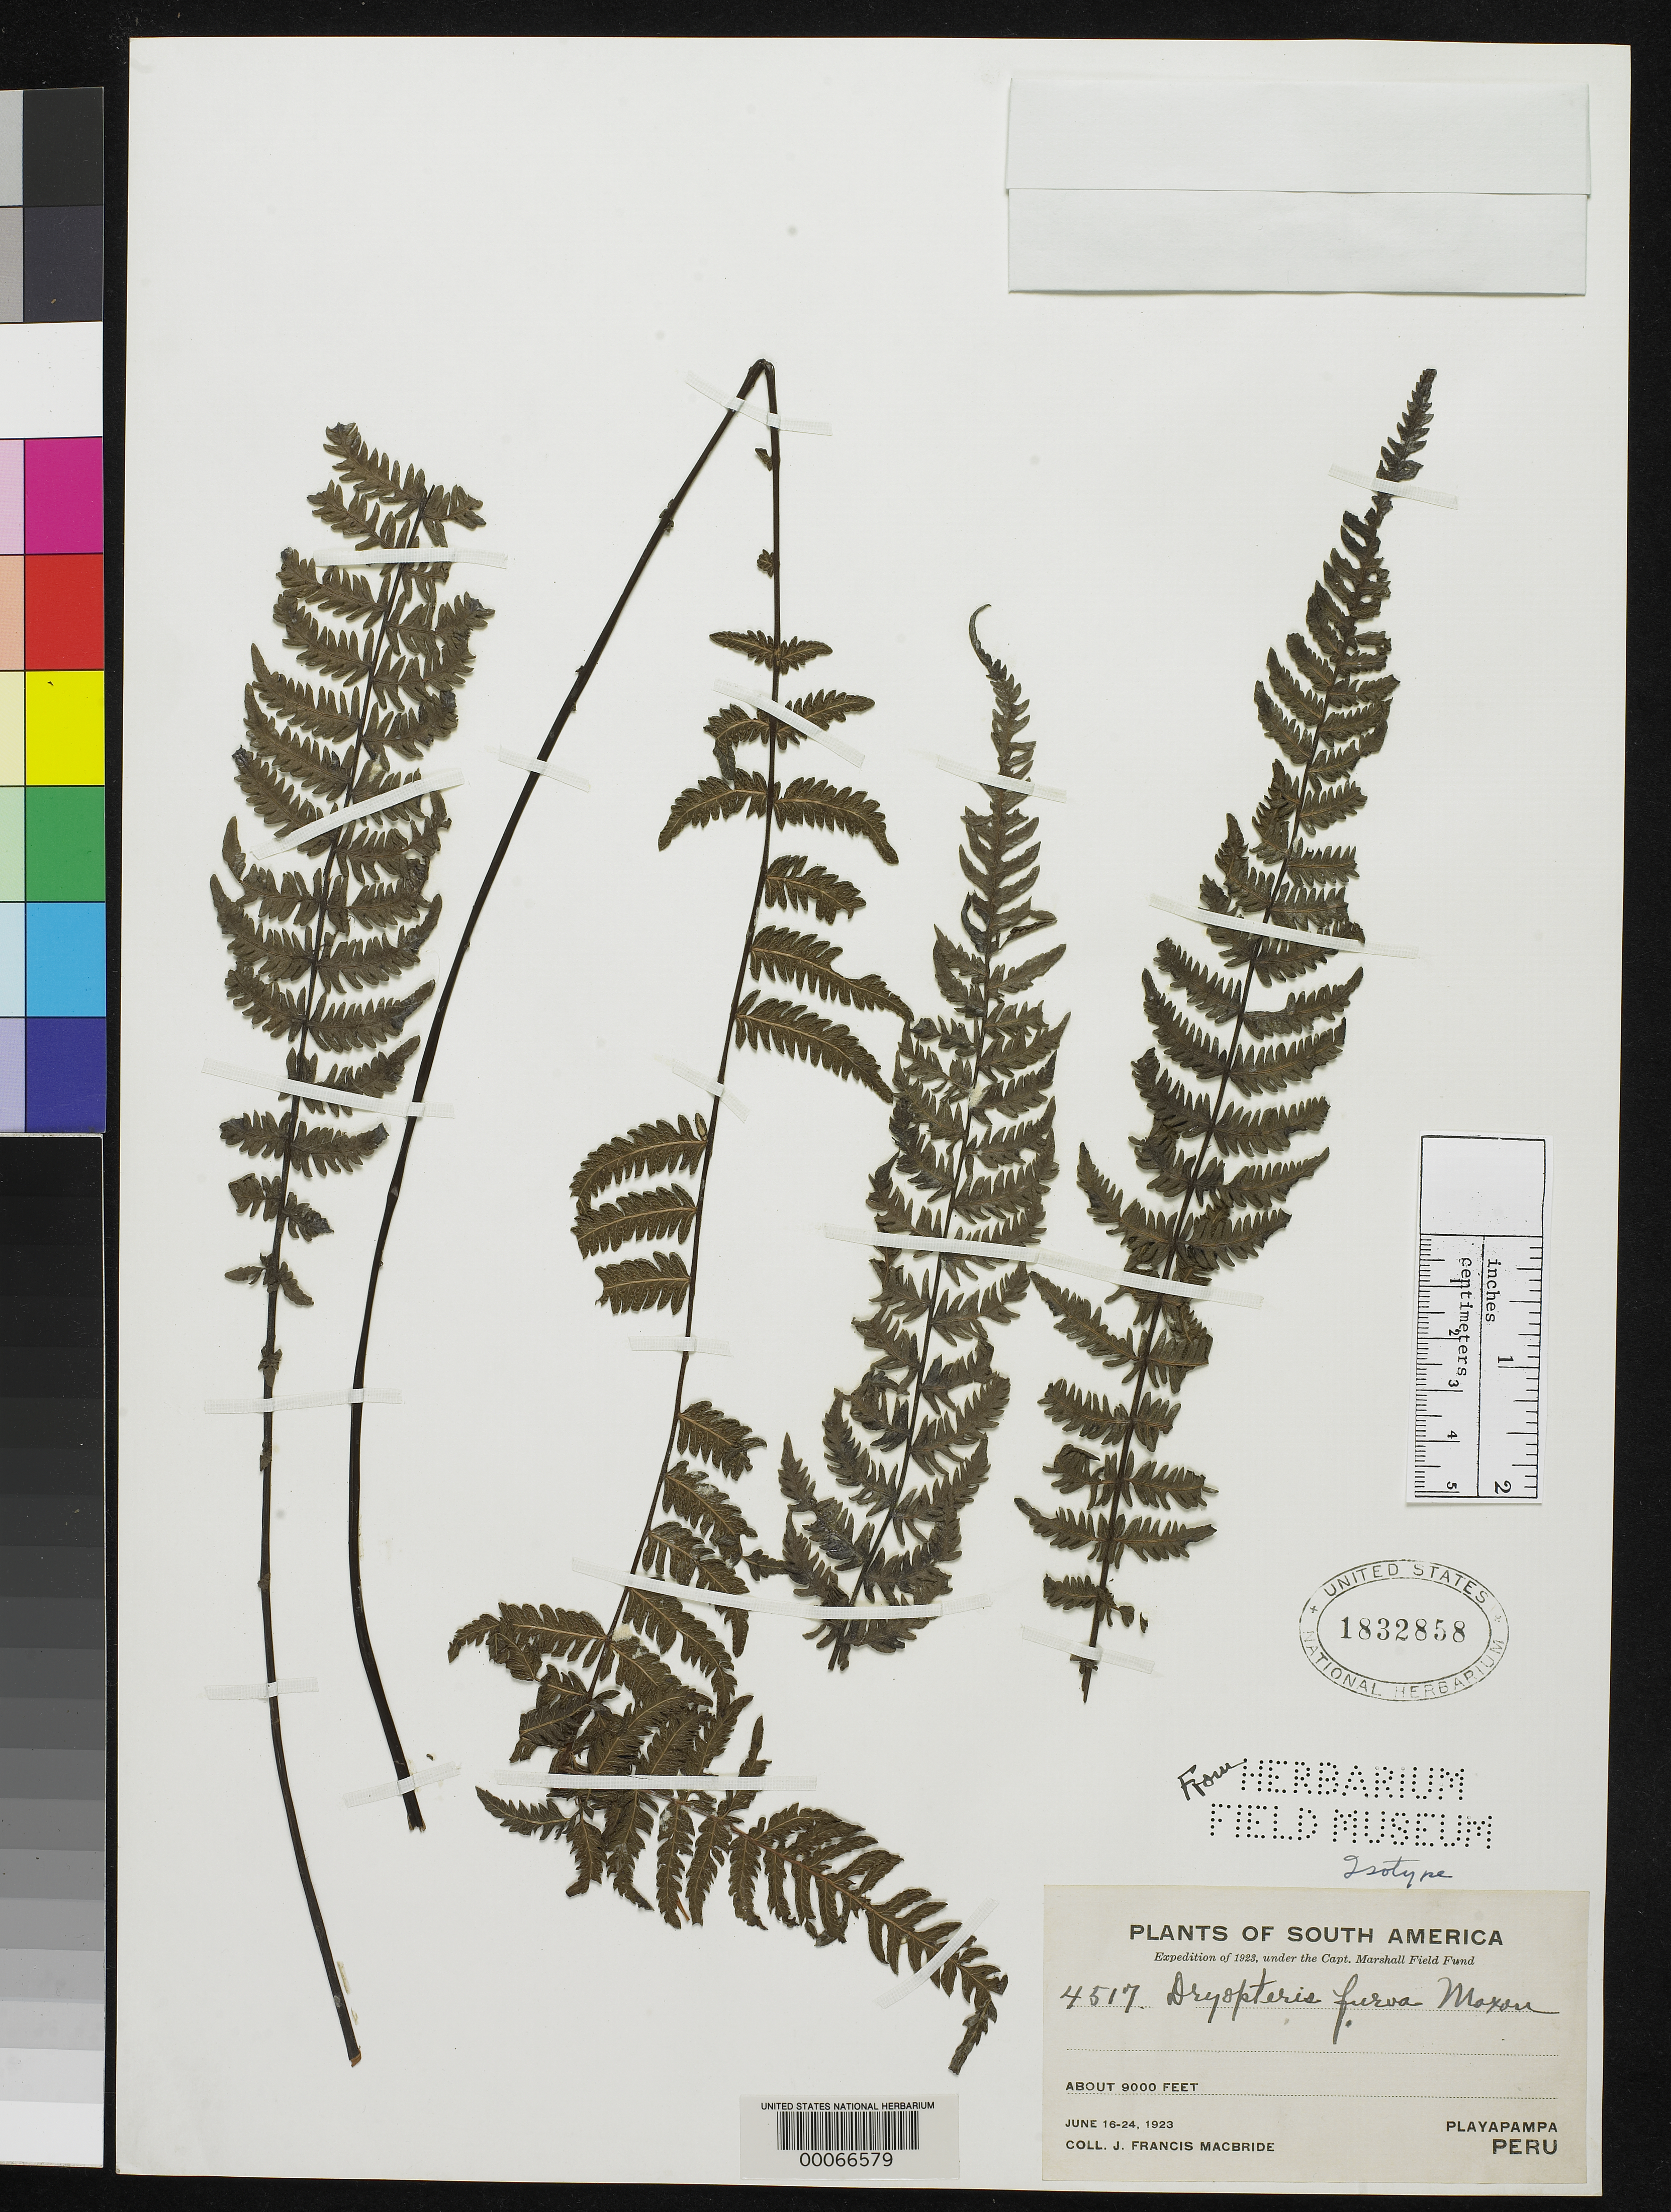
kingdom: Plantae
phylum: Tracheophyta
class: Polypodiopsida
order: Polypodiales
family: Dryopteridaceae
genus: Dryopteris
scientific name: Dryopteris furva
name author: Maxon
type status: Type Collection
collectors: J. F. Macbride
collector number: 4517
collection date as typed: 16 Jun 1923 to 24 Jun 1923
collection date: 1923-06-16/1923-06-24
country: Peru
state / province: Apurímac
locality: Playapampa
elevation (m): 2743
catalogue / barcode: US 1832858